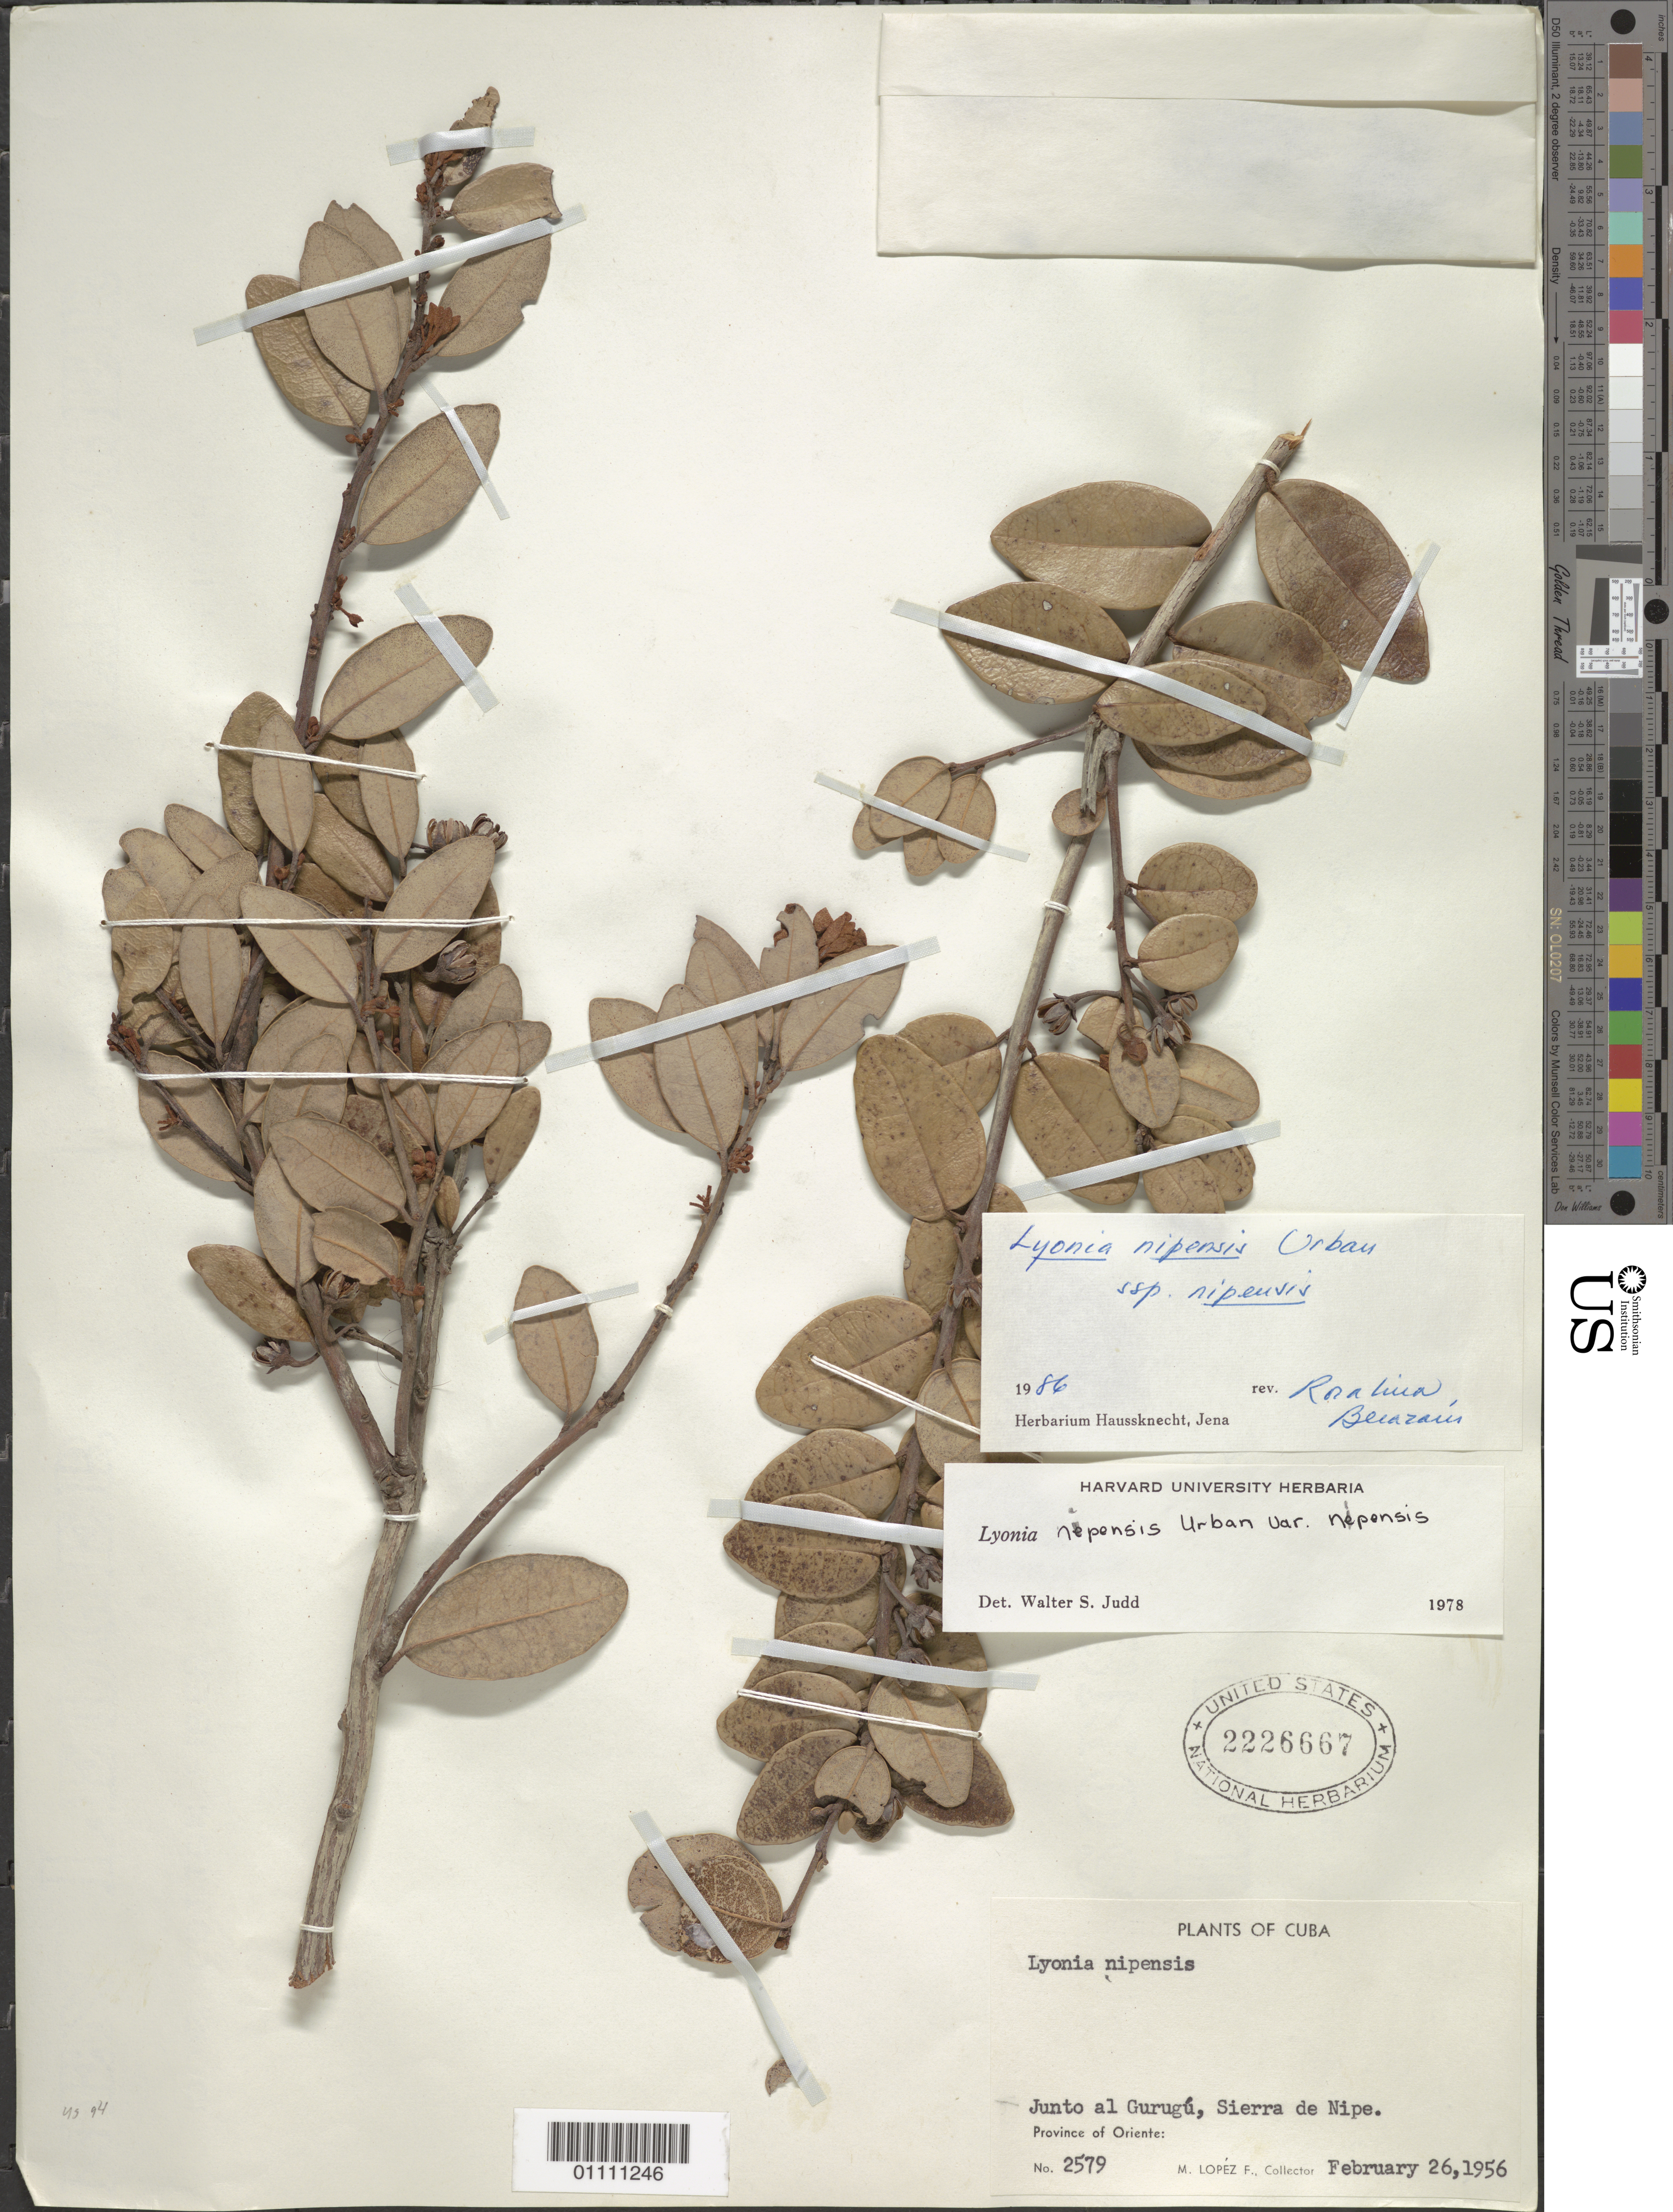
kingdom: Plantae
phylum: Tracheophyta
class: Magnoliopsida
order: Ericales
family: Ericaceae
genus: Lyonia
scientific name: Lyonia nipensis subsp. nipensis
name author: Urb.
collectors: M. López Figueiras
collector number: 2579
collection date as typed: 26 Feb 1956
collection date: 1956-02-26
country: Cuba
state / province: Holguín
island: Cuba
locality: Junto al Gurugu, Sierra de Nipe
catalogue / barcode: US 2226667